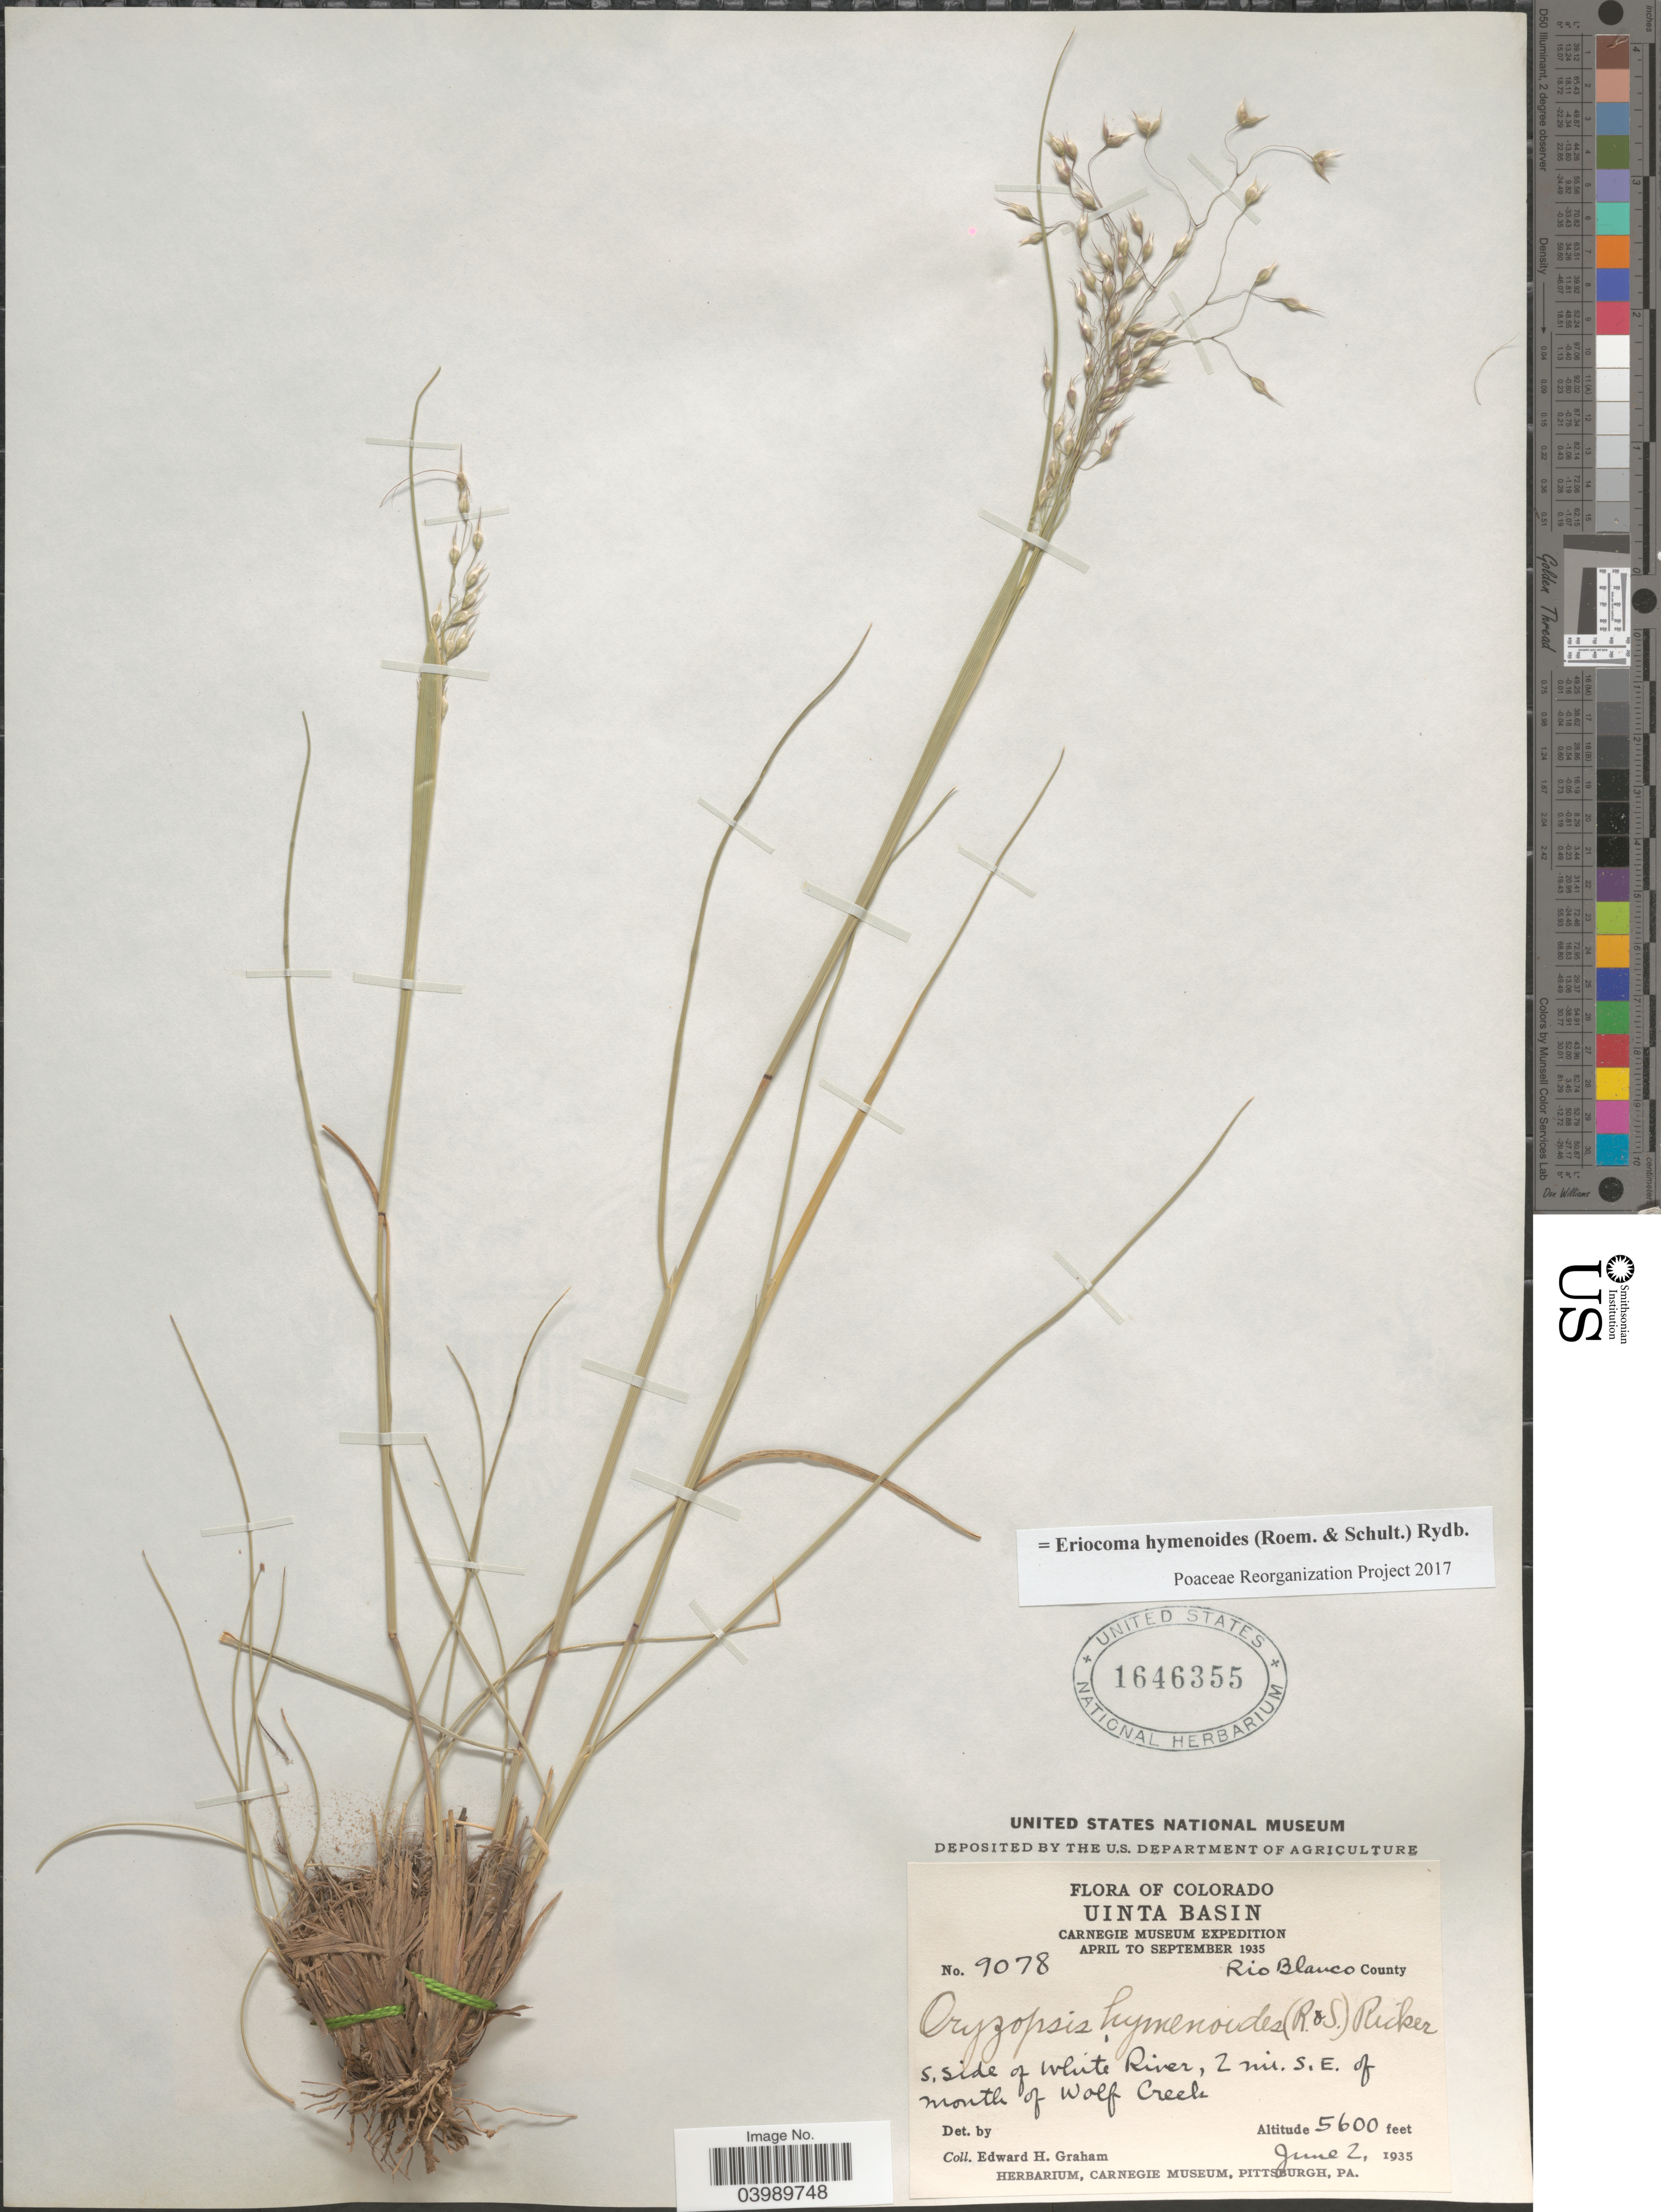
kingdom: Plantae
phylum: Tracheophyta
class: Liliopsida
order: Poales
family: Poaceae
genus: Eriocoma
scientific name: Eriocoma hymenoides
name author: (Roem. & Schult.) Rydb.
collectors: E. H. Graham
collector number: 9078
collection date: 1935-06-02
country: United States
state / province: Colorado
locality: Uinta Basin. Rio Blanco County. S. side of White River, 2 mi. S. E. of mouth of Wolf Creek.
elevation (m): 1707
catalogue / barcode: US 1646355